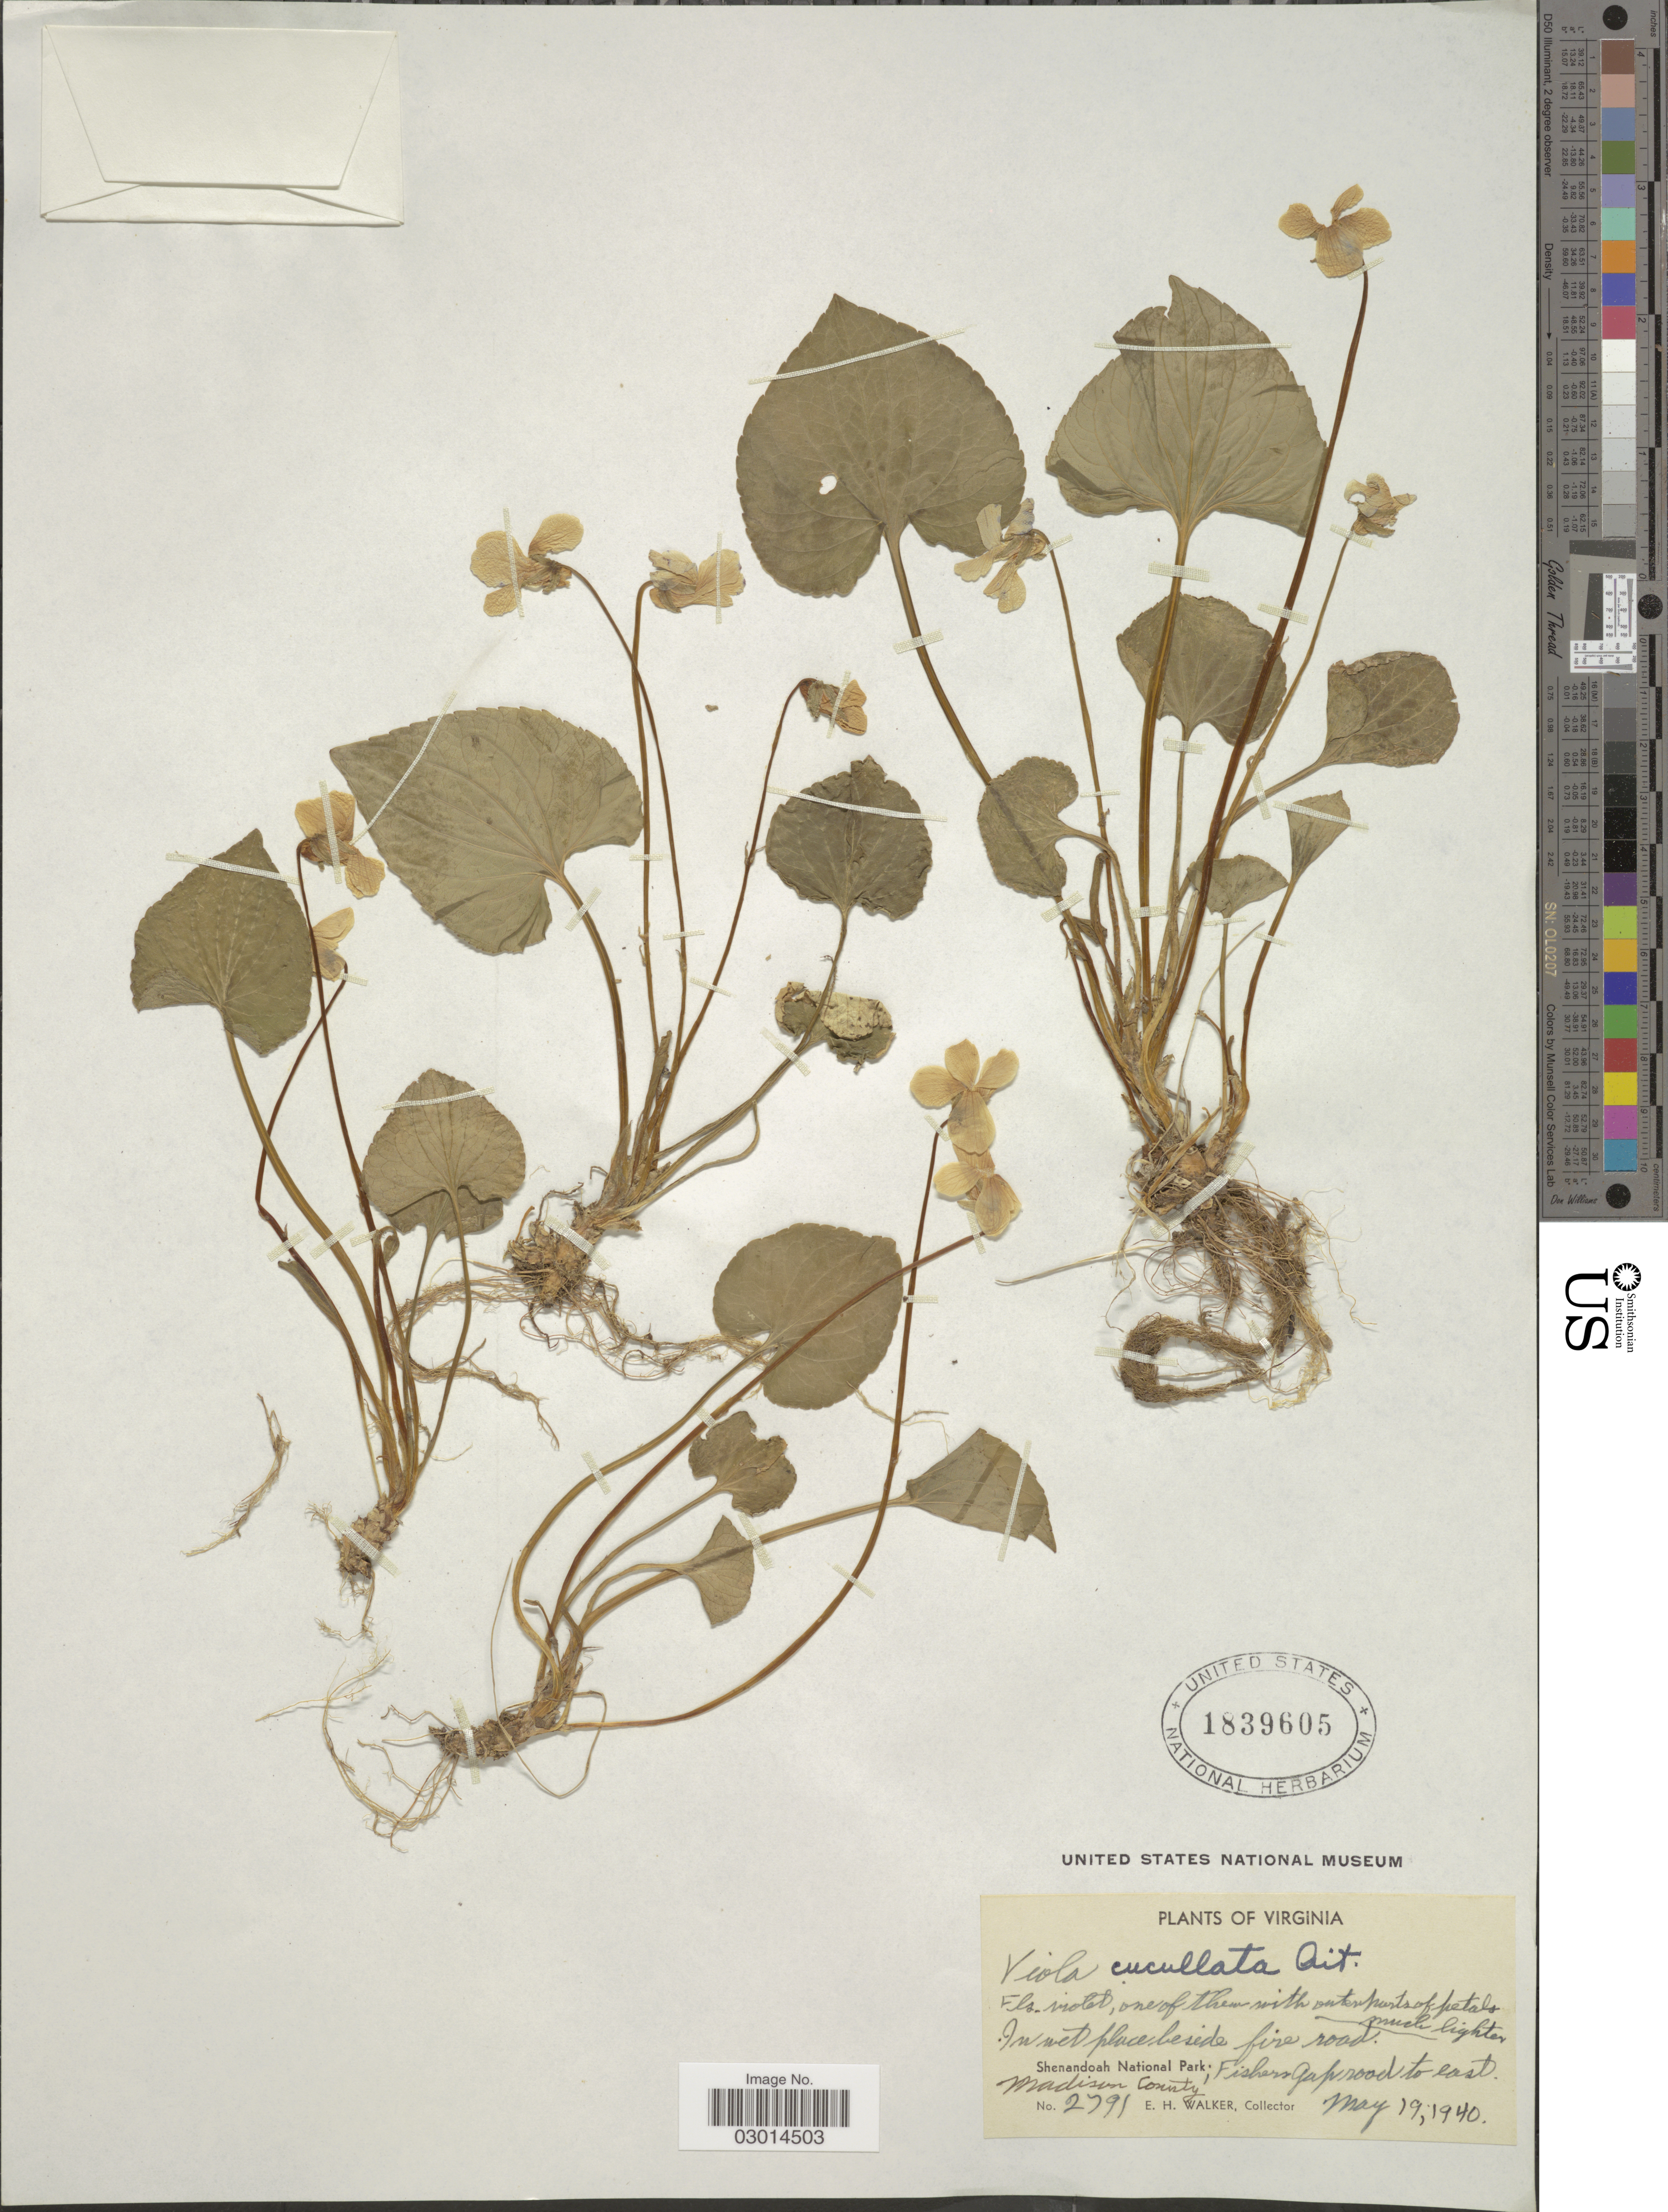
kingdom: Plantae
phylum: Tracheophyta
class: Magnoliopsida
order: Malpighiales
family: Violaceae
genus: Viola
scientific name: Viola cucullata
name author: Aiton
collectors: E. H. Walker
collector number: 2791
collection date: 1940-05-19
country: United States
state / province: Virginia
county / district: Madison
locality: In wet place beside fire road. Shenandoah National Park; Fishers gap road to east. Madison County.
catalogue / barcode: US 1839605